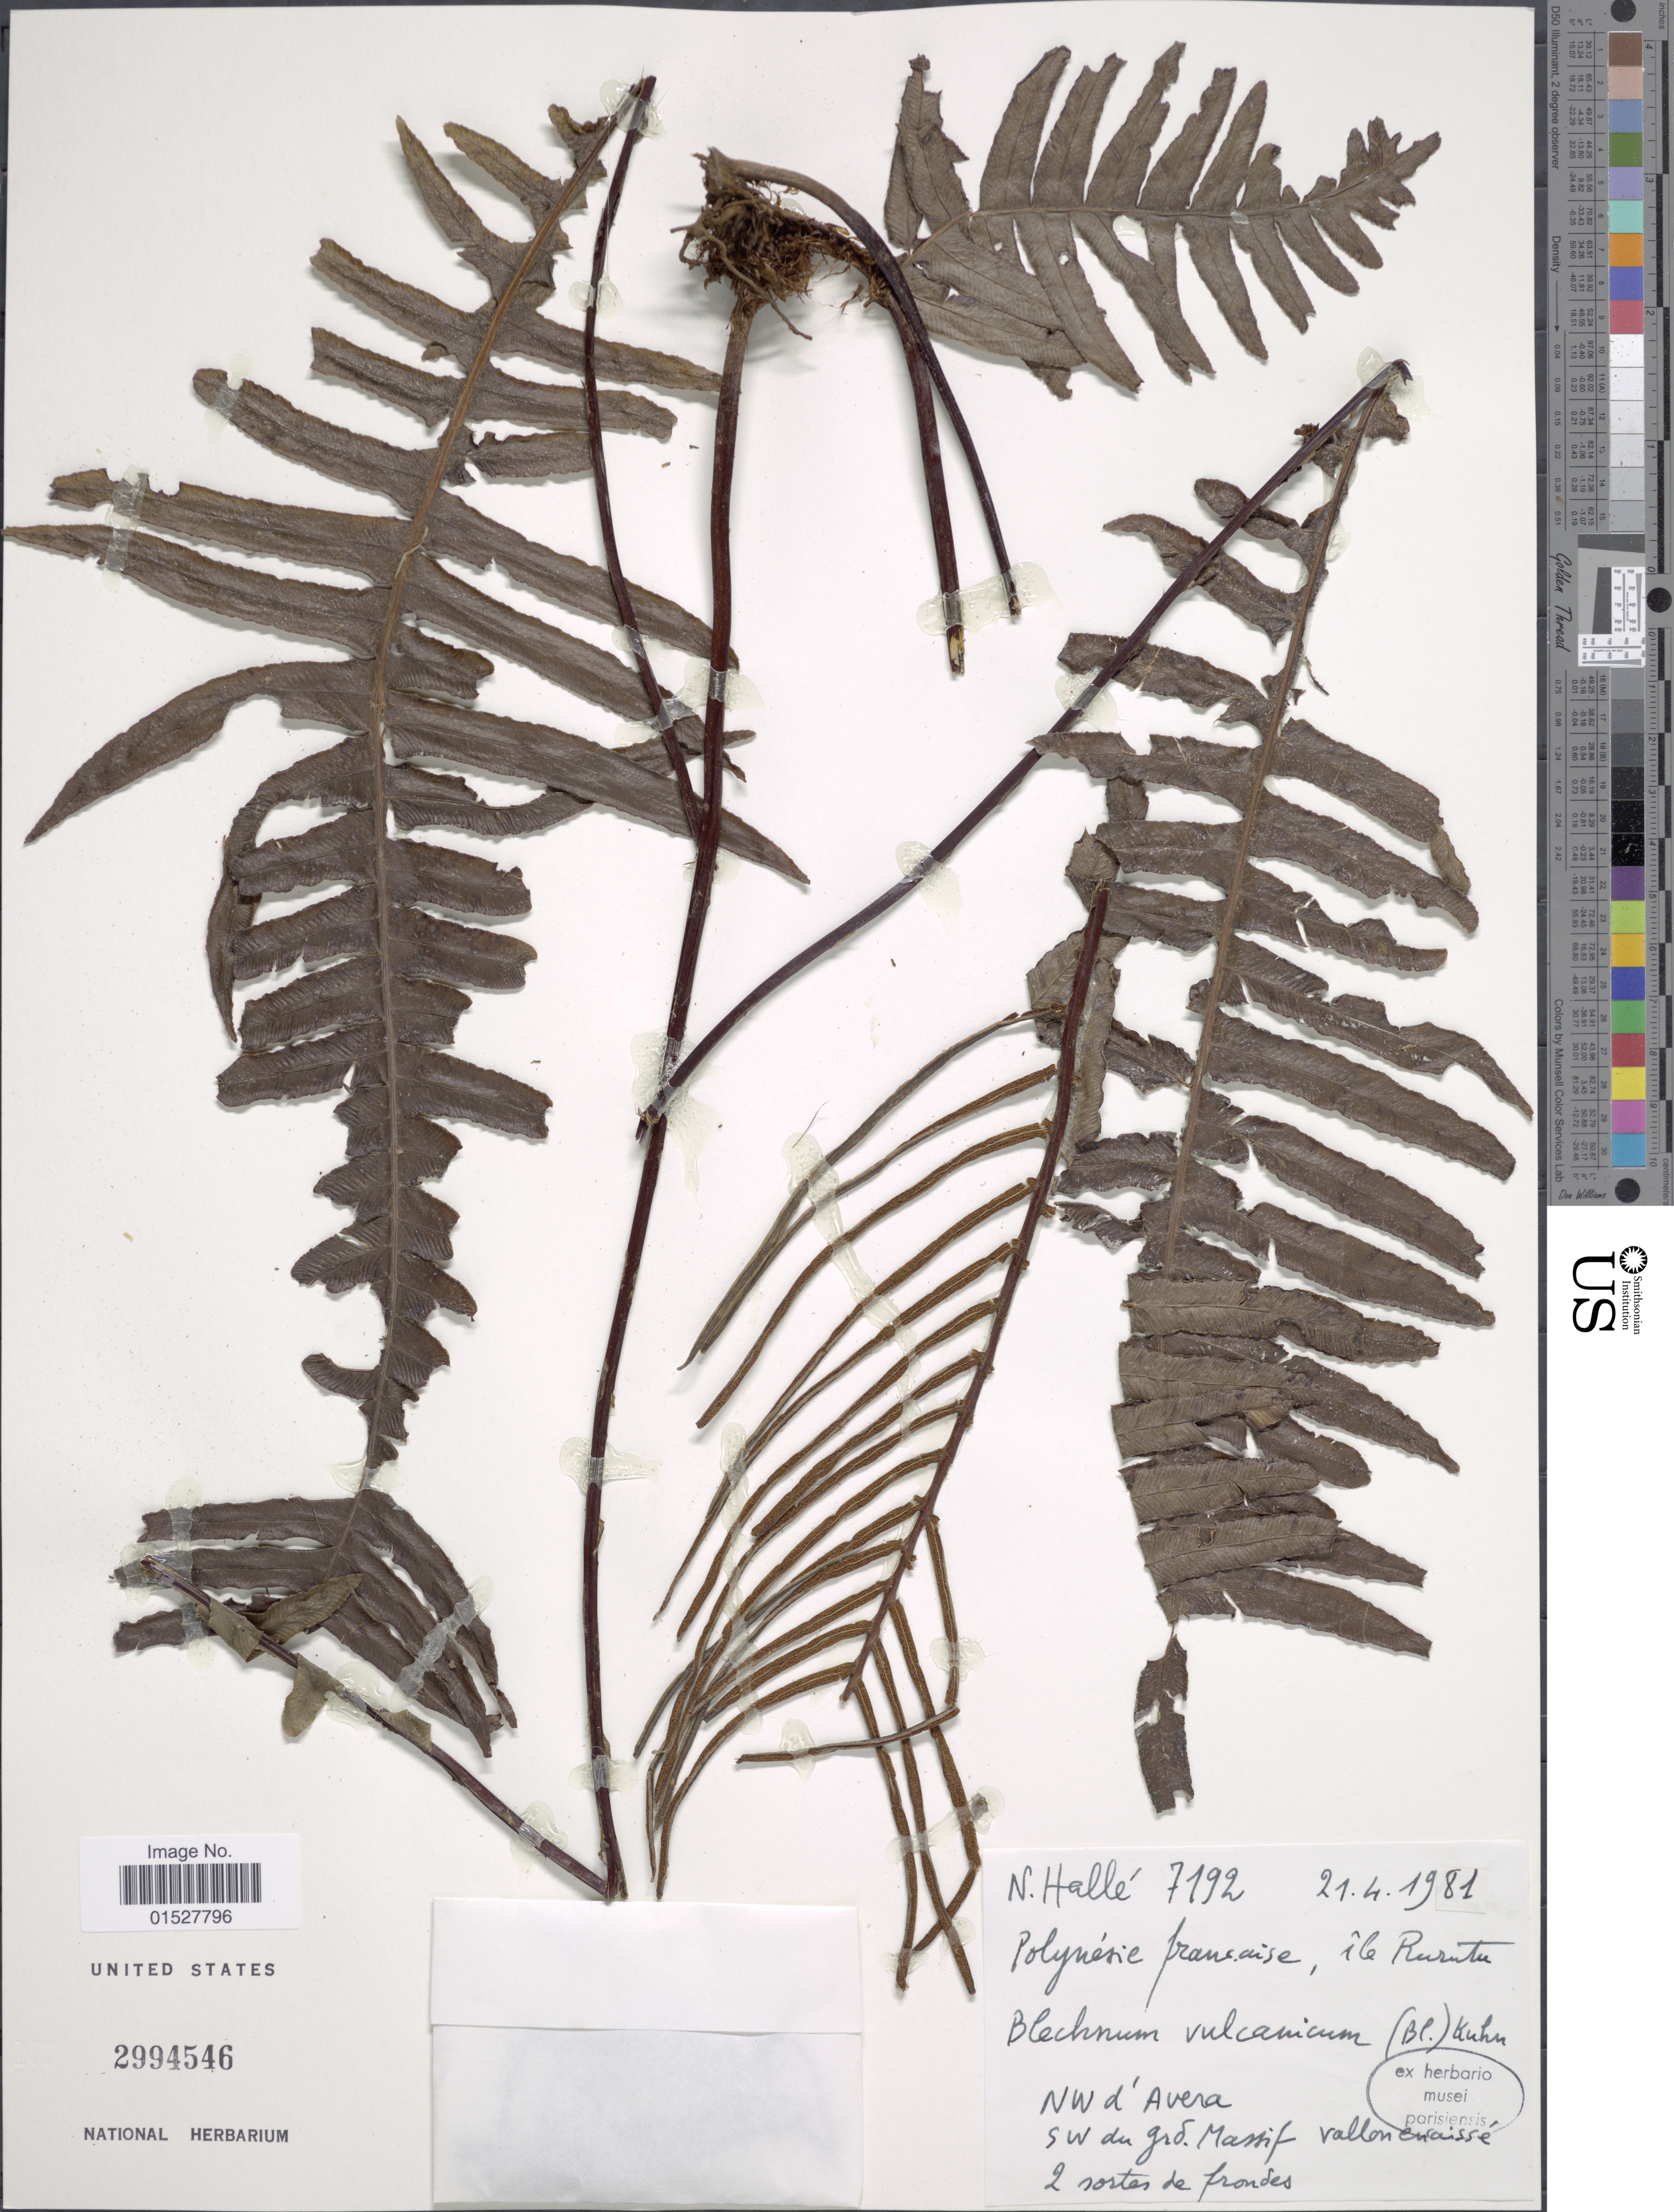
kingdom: Plantae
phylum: Tracheophyta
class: Polypodiopsida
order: Polypodiales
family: Blechnaceae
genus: Blechnum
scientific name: Blechnum raiateense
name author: J.W. Moore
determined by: Florence, J.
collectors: N. Hallé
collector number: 7192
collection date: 1981-04-21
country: French Polynesia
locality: Polynetie francaise, ile Rurute, NW d'Avera, SW du grd. massif vallen ewaissé, 2 northes de frondes. [interpreted]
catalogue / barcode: US 2994546